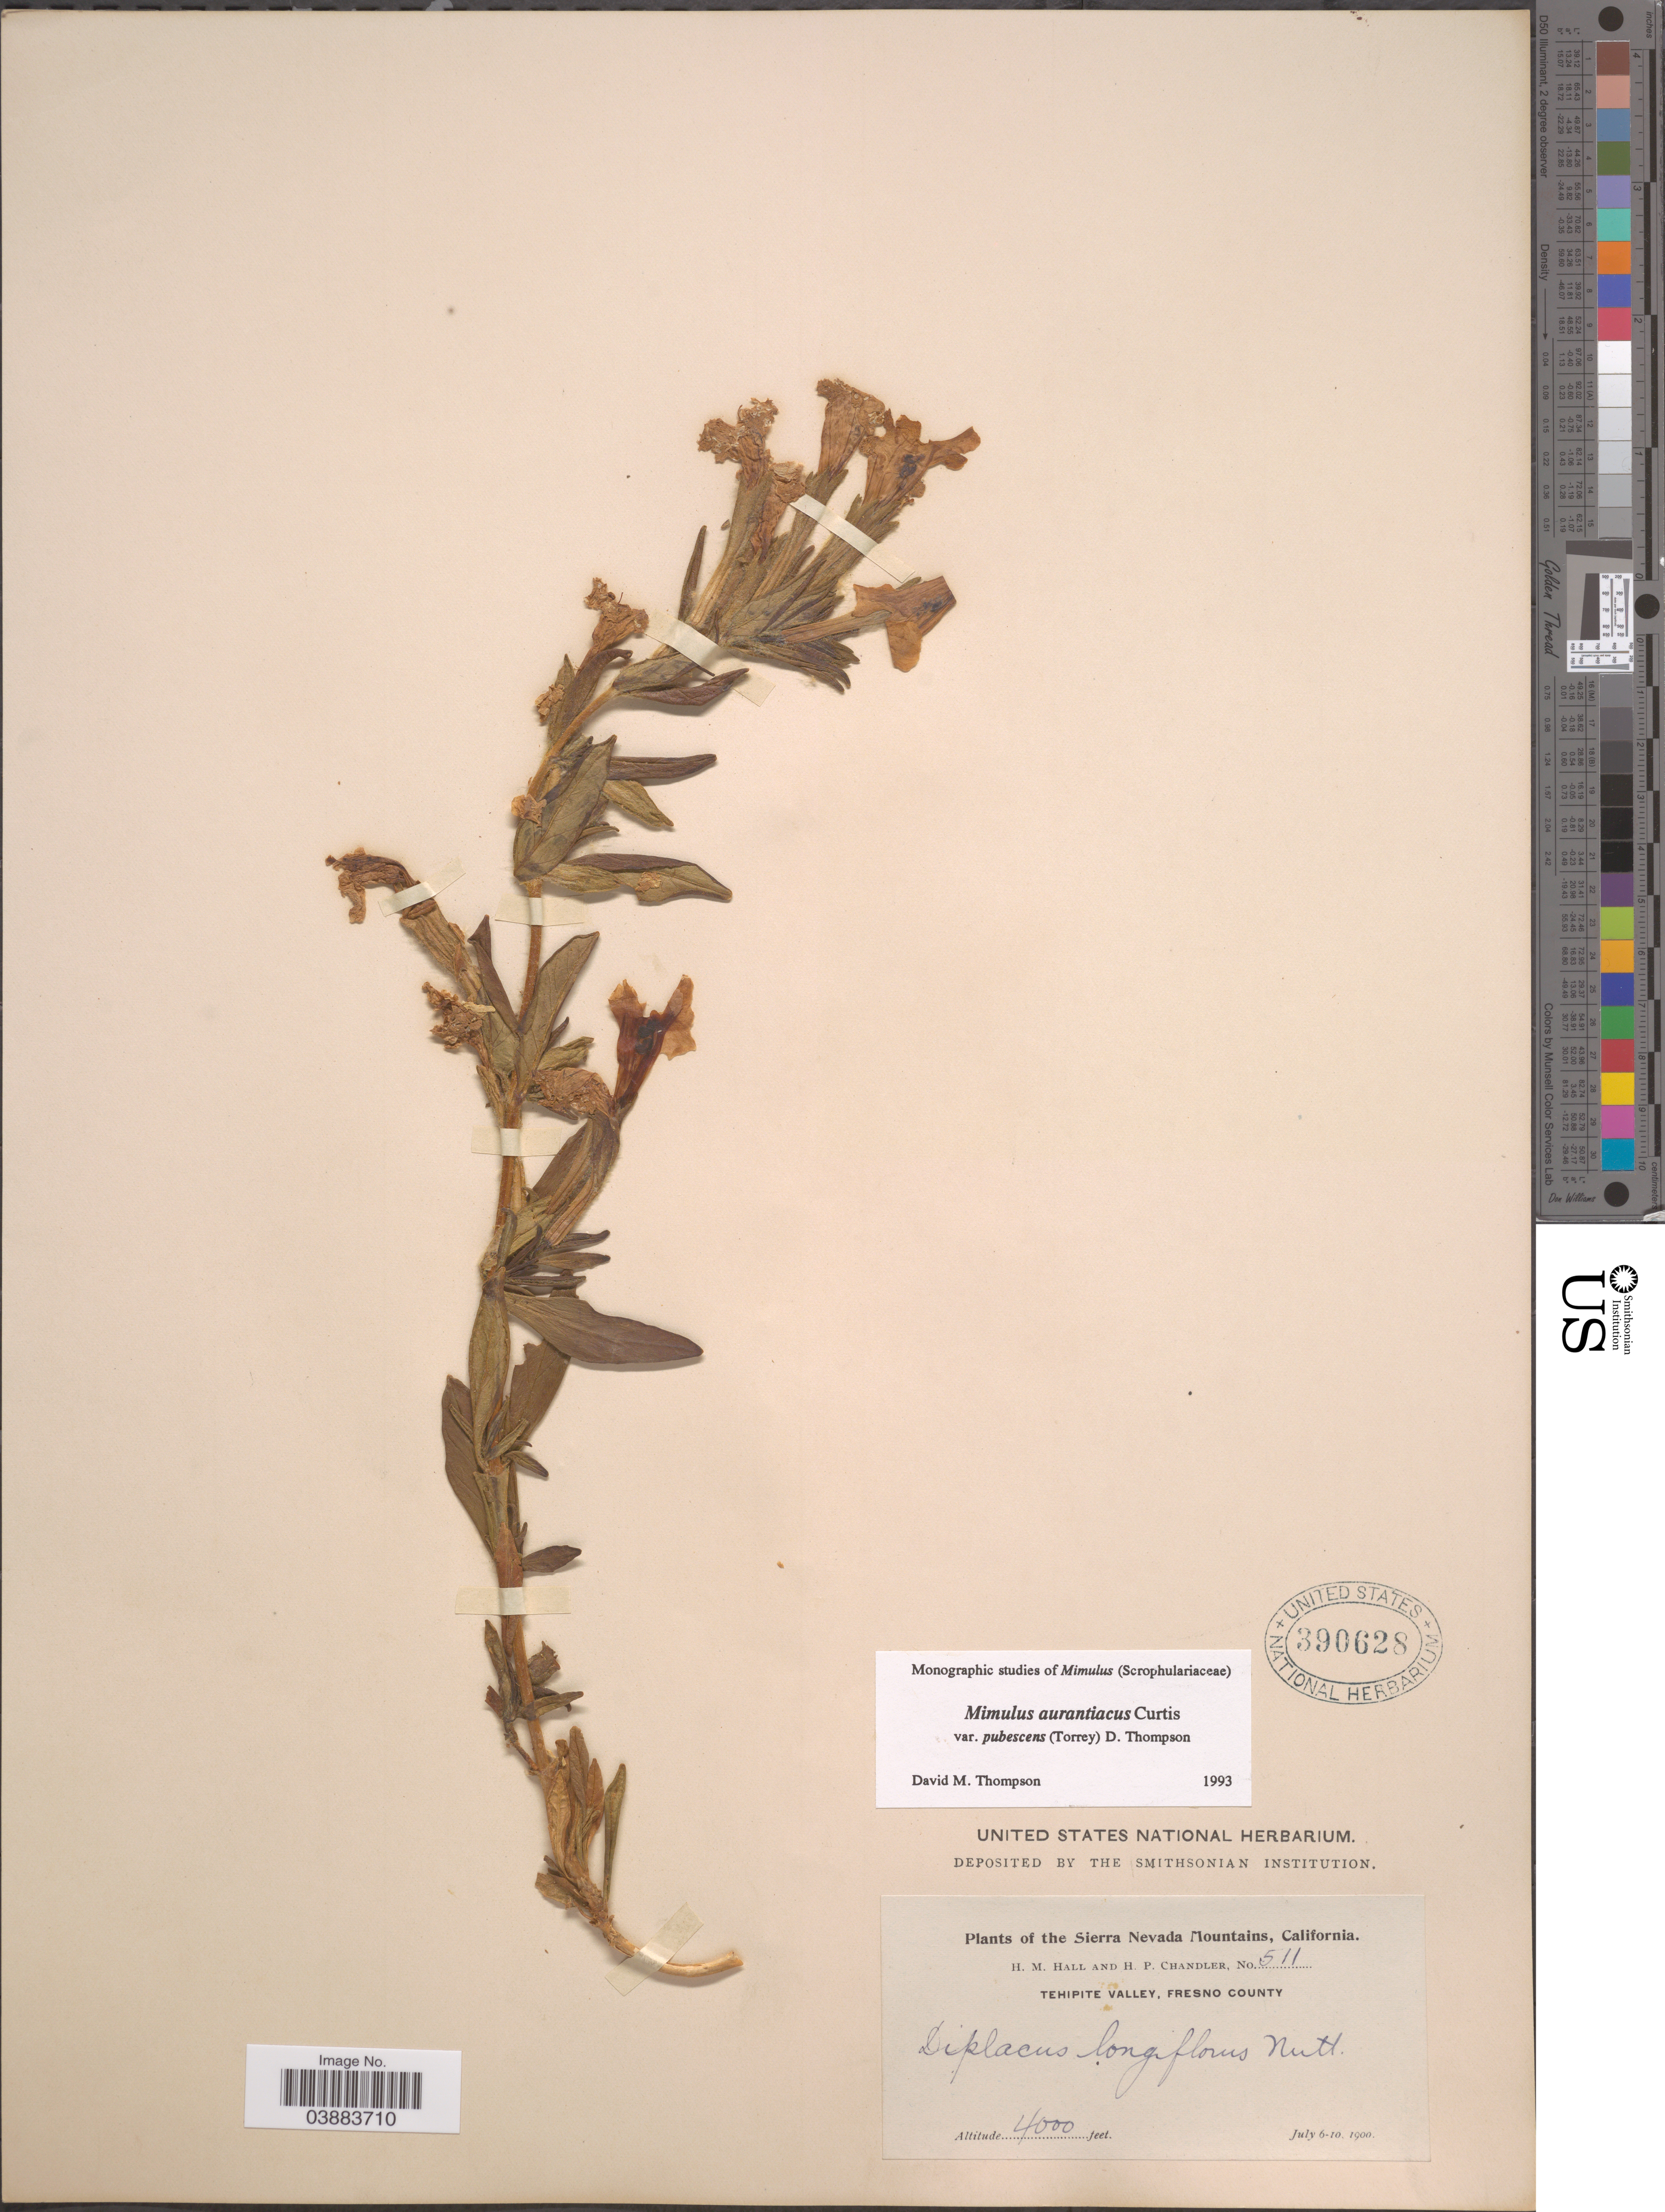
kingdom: Plantae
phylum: Tracheophyta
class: Magnoliopsida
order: Lamiales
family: Phrymaceae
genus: Diplacus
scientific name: Diplacus aurantiacus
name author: (Curtis) Jeps.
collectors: H. M. Hall & H. Chandler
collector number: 511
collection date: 1900-07-06/1900-07-10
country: United States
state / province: California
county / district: Fresno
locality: Sierra Nevada Mountains. Tehipite Valley, Fresno County.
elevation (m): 1219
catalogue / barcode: US 390628